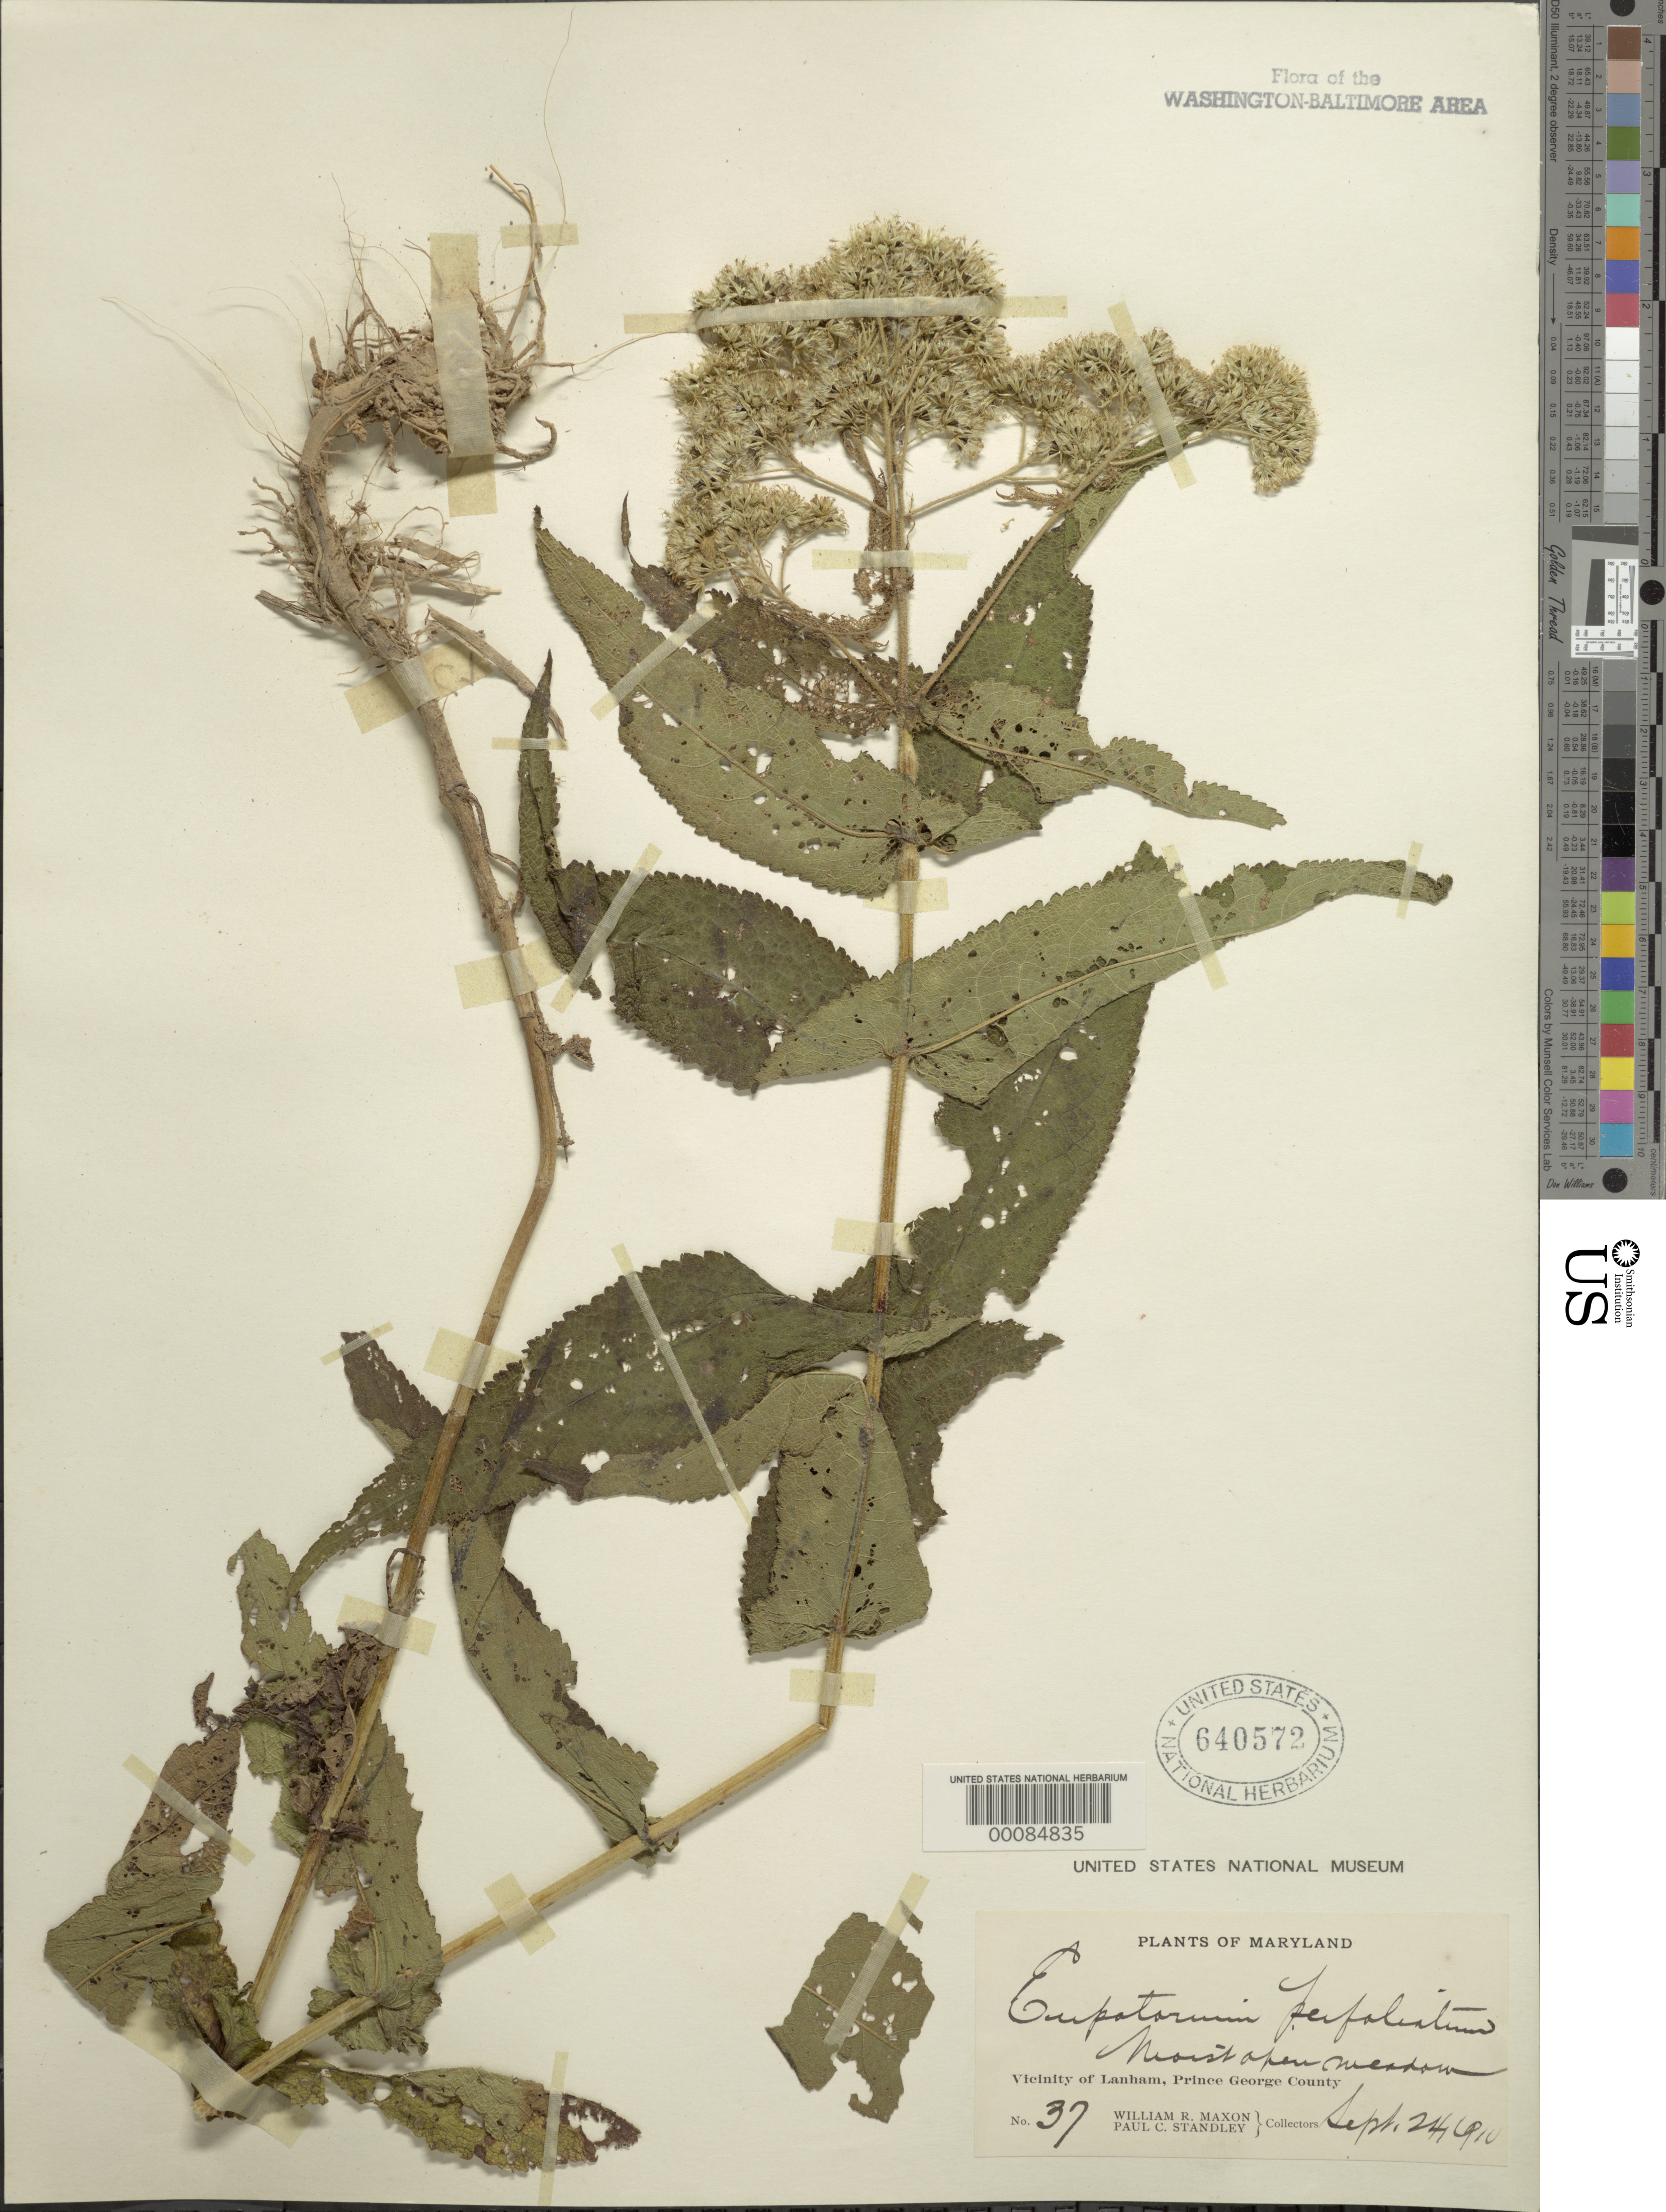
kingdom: Plantae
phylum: Tracheophyta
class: Magnoliopsida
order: Asterales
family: Asteraceae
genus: Eupatorium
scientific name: Eupatorium perfoliatum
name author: L.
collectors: W. R. Maxon & P. C. Standley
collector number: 37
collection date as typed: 24 Sep 1910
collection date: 1910-09-24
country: United States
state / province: Maryland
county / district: Prince George's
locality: Lanham vicinity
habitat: Moist open meadow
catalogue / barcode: US 640572